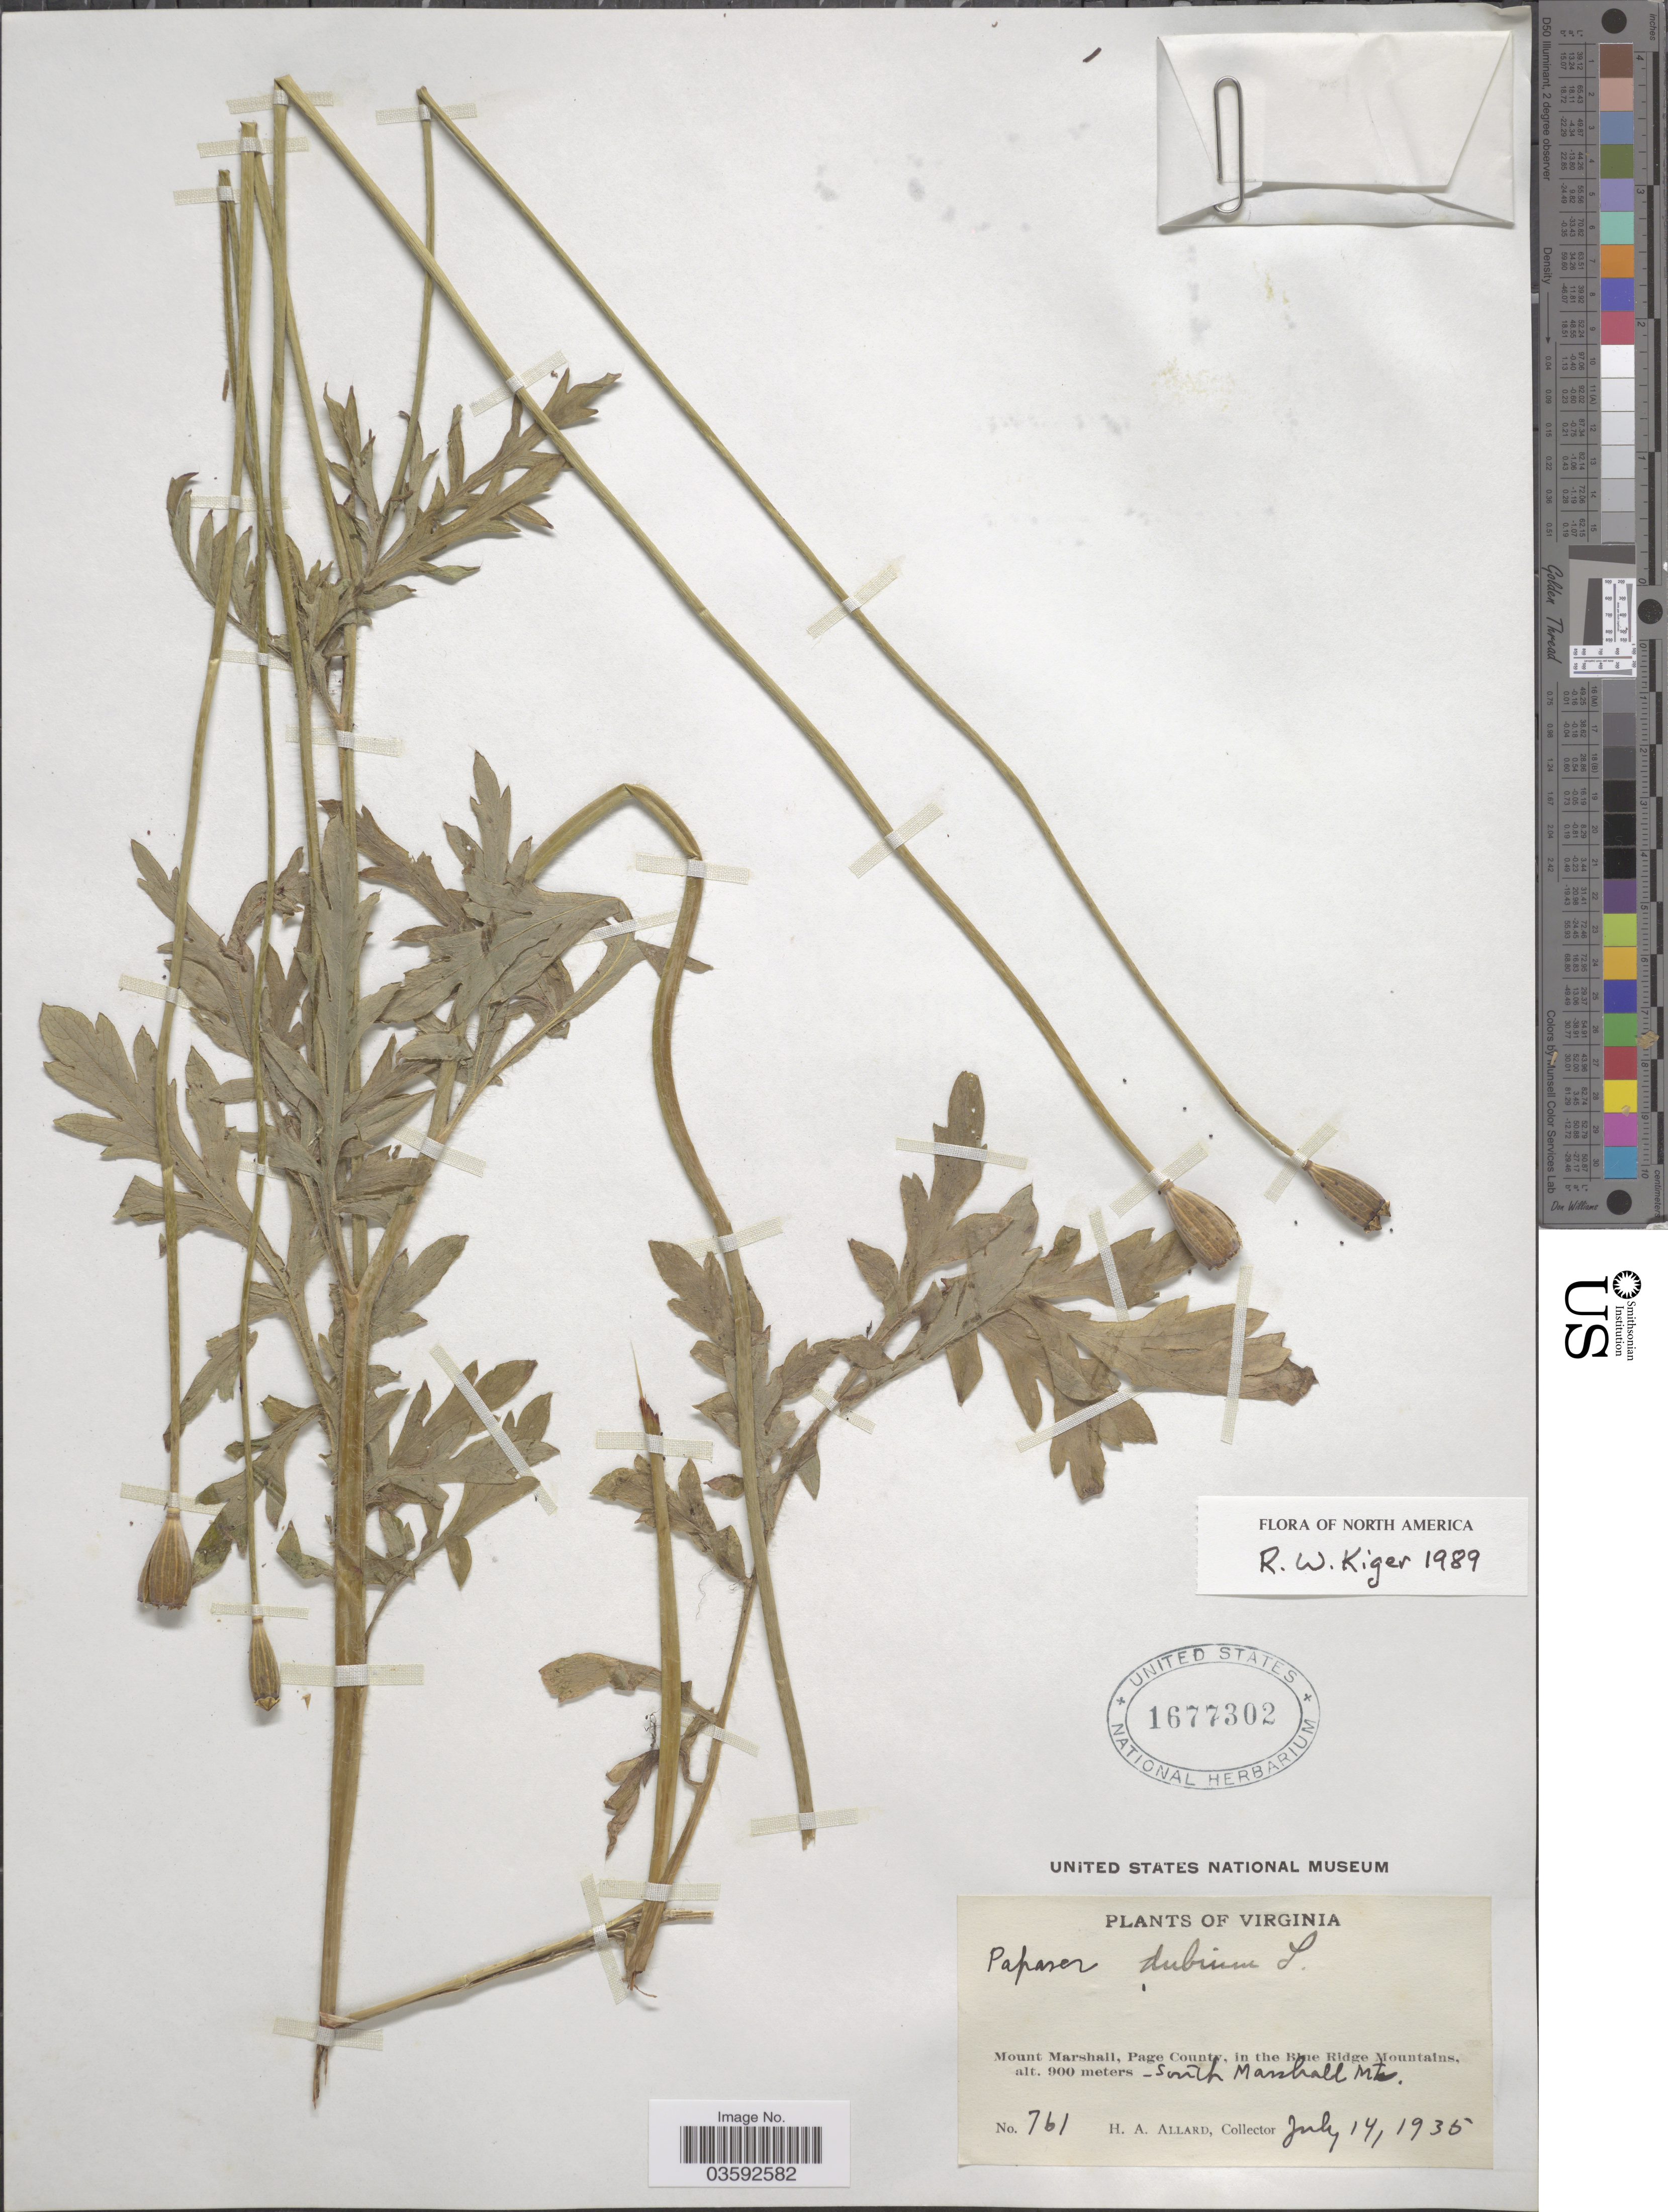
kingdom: Plantae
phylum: Tracheophyta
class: Magnoliopsida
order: Ranunculales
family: Papaveraceae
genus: Papaver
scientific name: Papaver dubium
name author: L.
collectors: H. A. Allard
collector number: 761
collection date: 1935-07-14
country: United States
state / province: Virginia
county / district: Page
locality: Mount Marshall, in the Blue Ridge Mountains. South Marshall Mts.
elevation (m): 900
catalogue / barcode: US 1677302